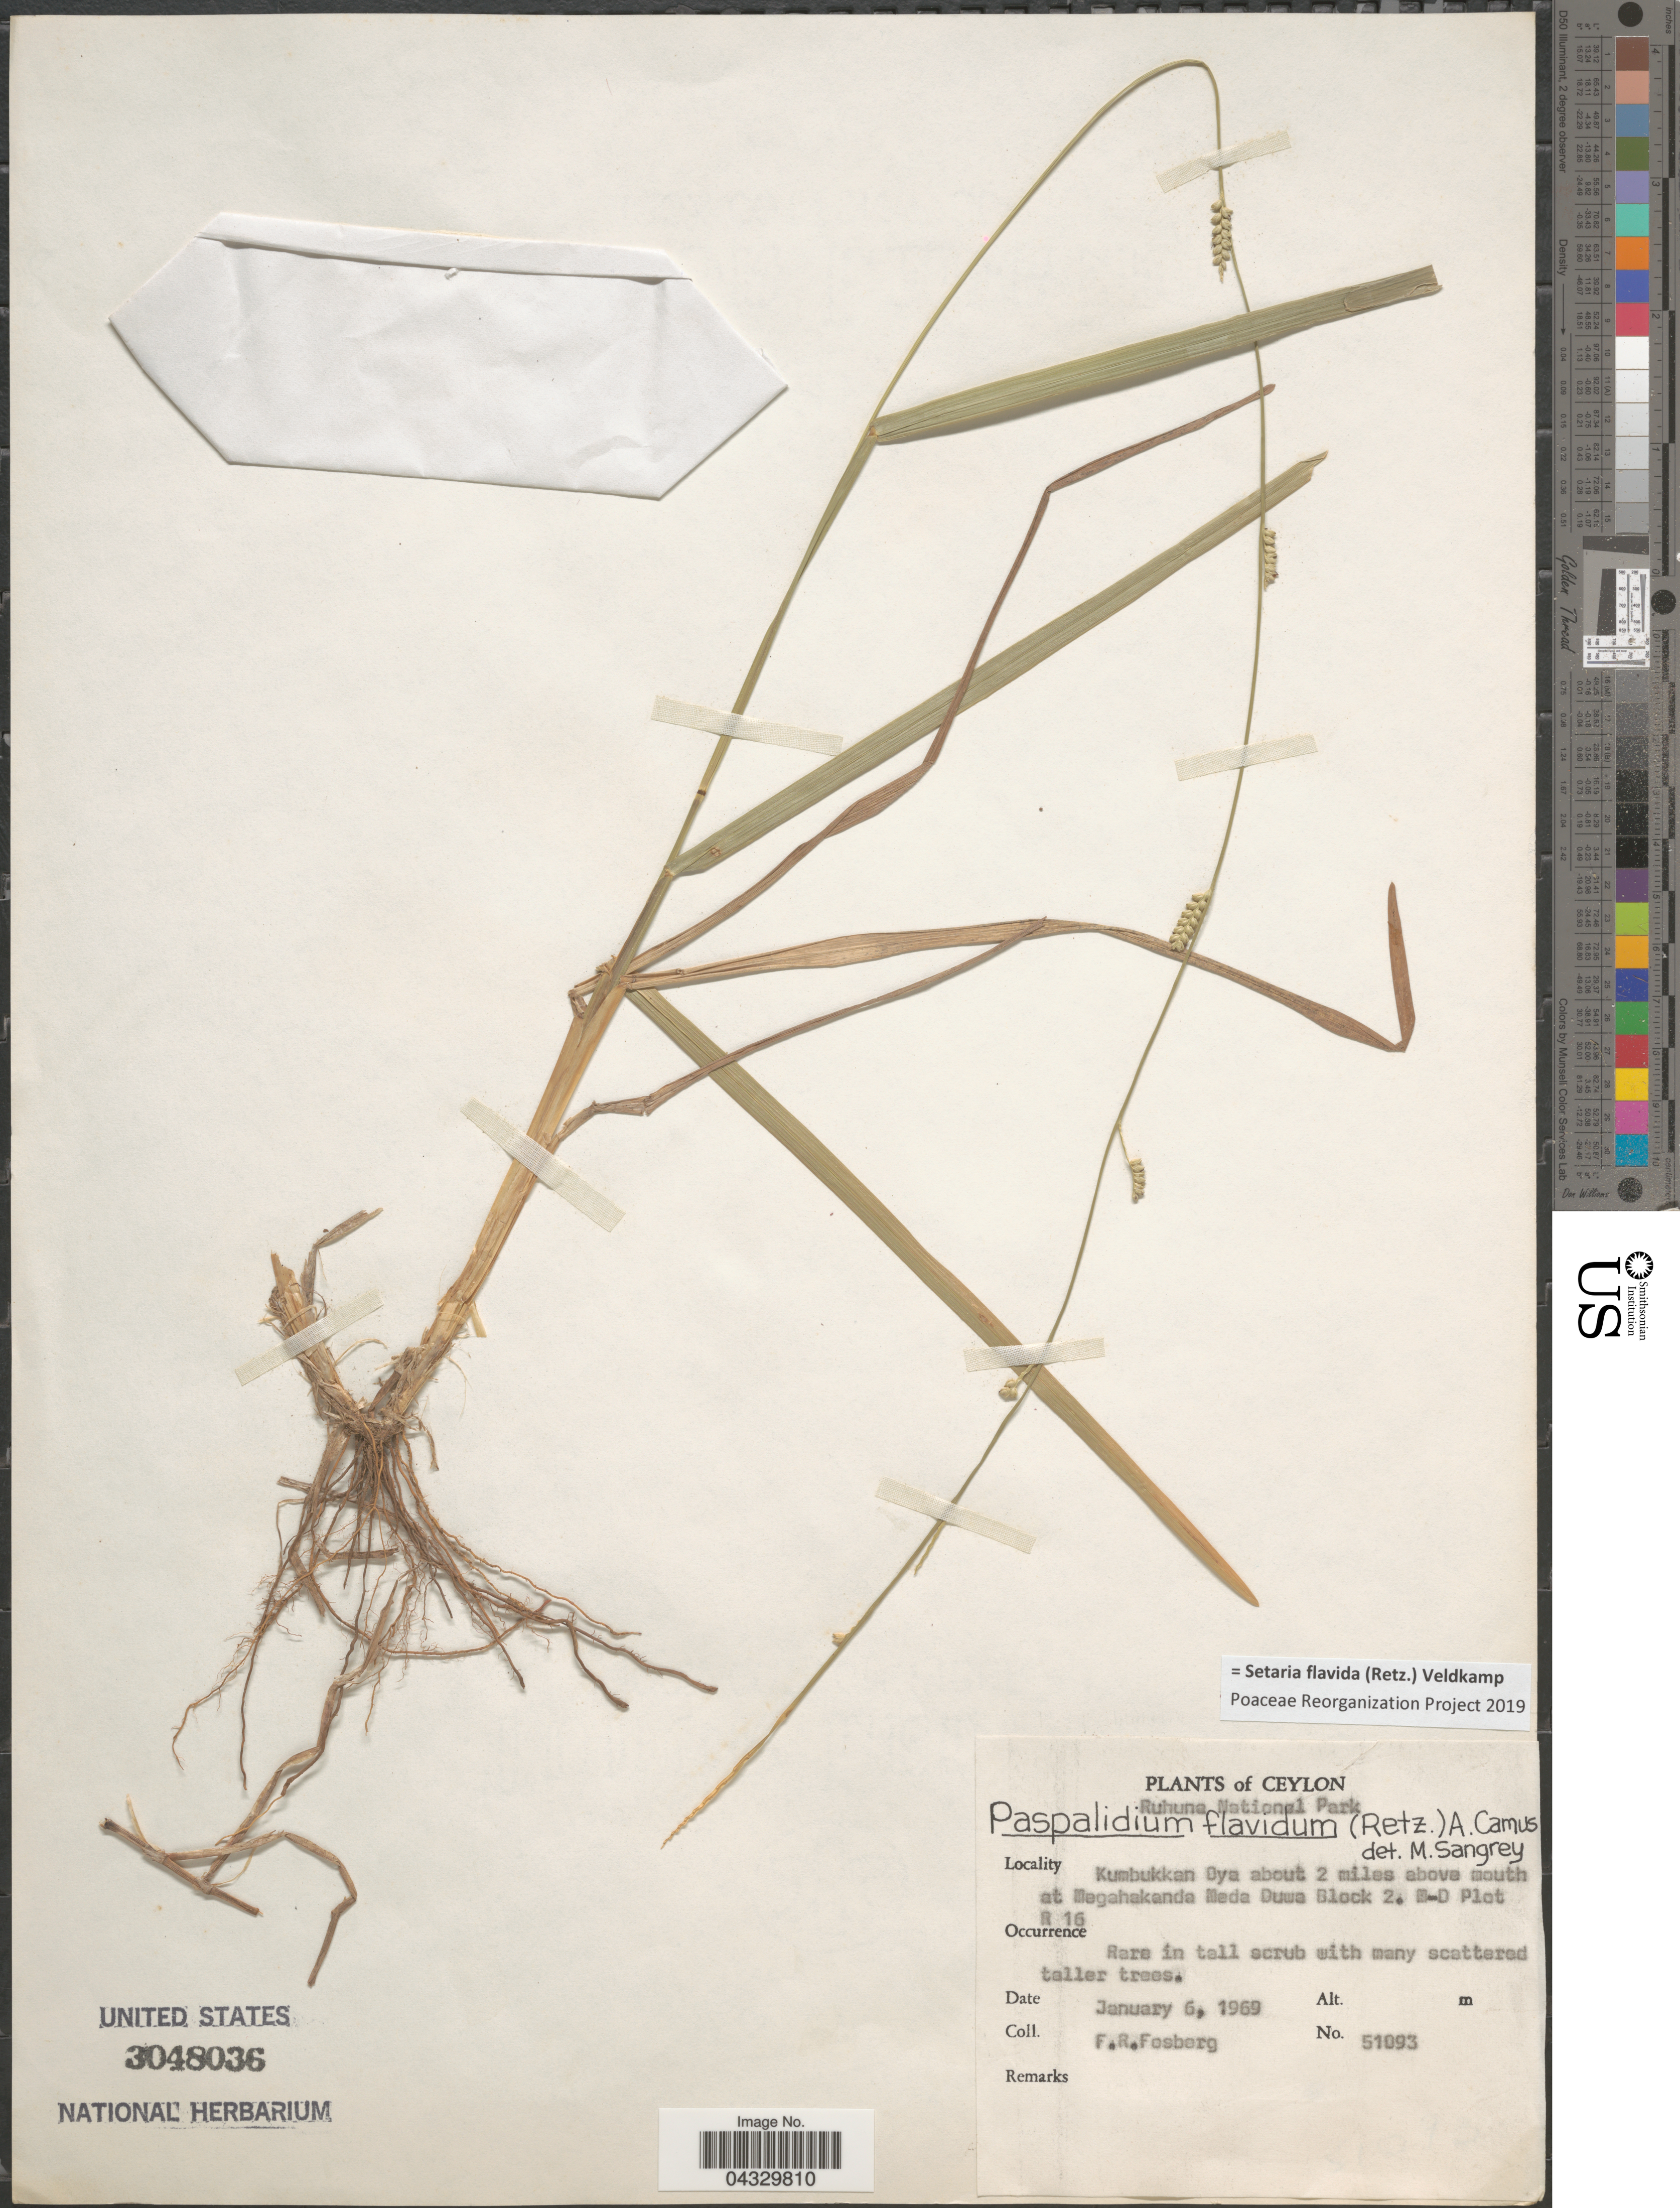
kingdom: Plantae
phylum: Tracheophyta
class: Liliopsida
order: Poales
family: Poaceae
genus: Setaria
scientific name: Setaria flavida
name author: (Retz.) Veldkamp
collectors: F. R. Fosberg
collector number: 51093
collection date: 1969-01-06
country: Sri Lanka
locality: Ceylon. Ruhuna National Park. Kumbukkan Oya about 2 miles above mouth at Megahakanda Meda Duwa Block 2. M-D Plot R 16.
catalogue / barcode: US 3048036